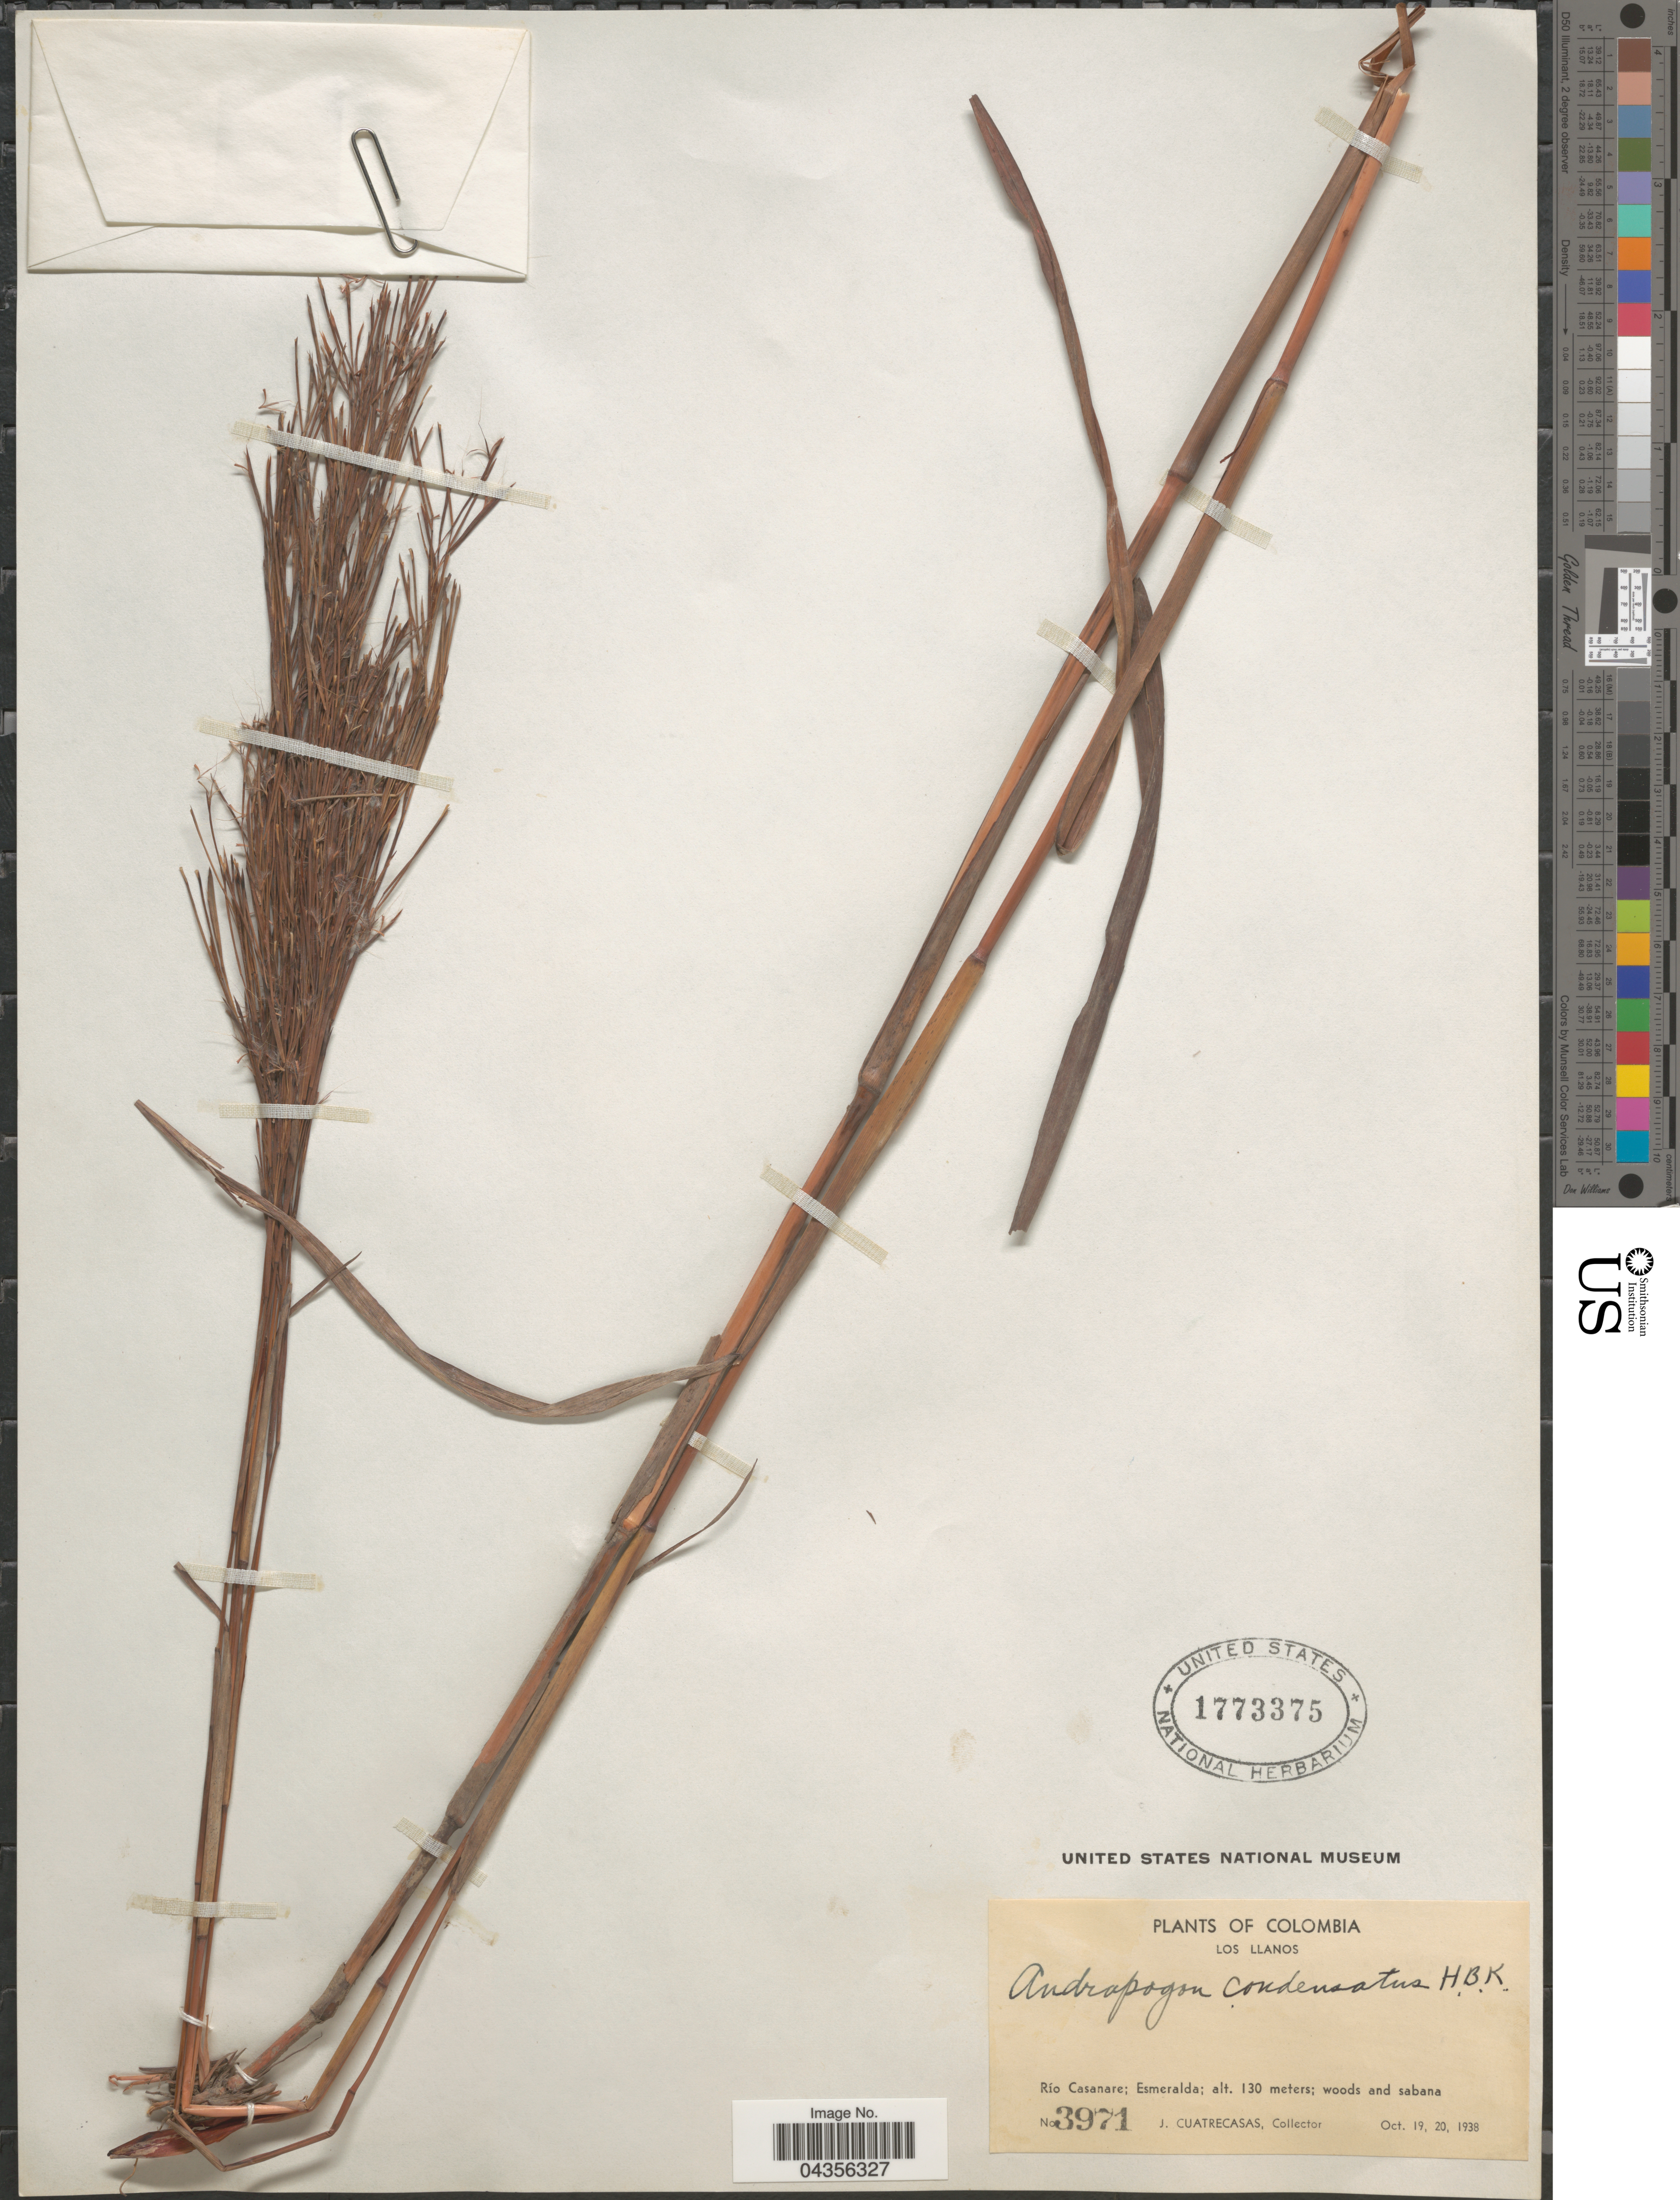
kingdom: Plantae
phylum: Tracheophyta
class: Liliopsida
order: Poales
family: Poaceae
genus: Schizachyrium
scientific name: Schizachyrium microstachyum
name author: (Desv. ex Ham.) Roseng. et al.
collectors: J. Cuatrecasas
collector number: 3971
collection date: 1938-10-19/1938-10-20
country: Colombia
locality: Los Llanos. Río Casanare; Esmeralda.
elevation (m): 130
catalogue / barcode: US 1773375